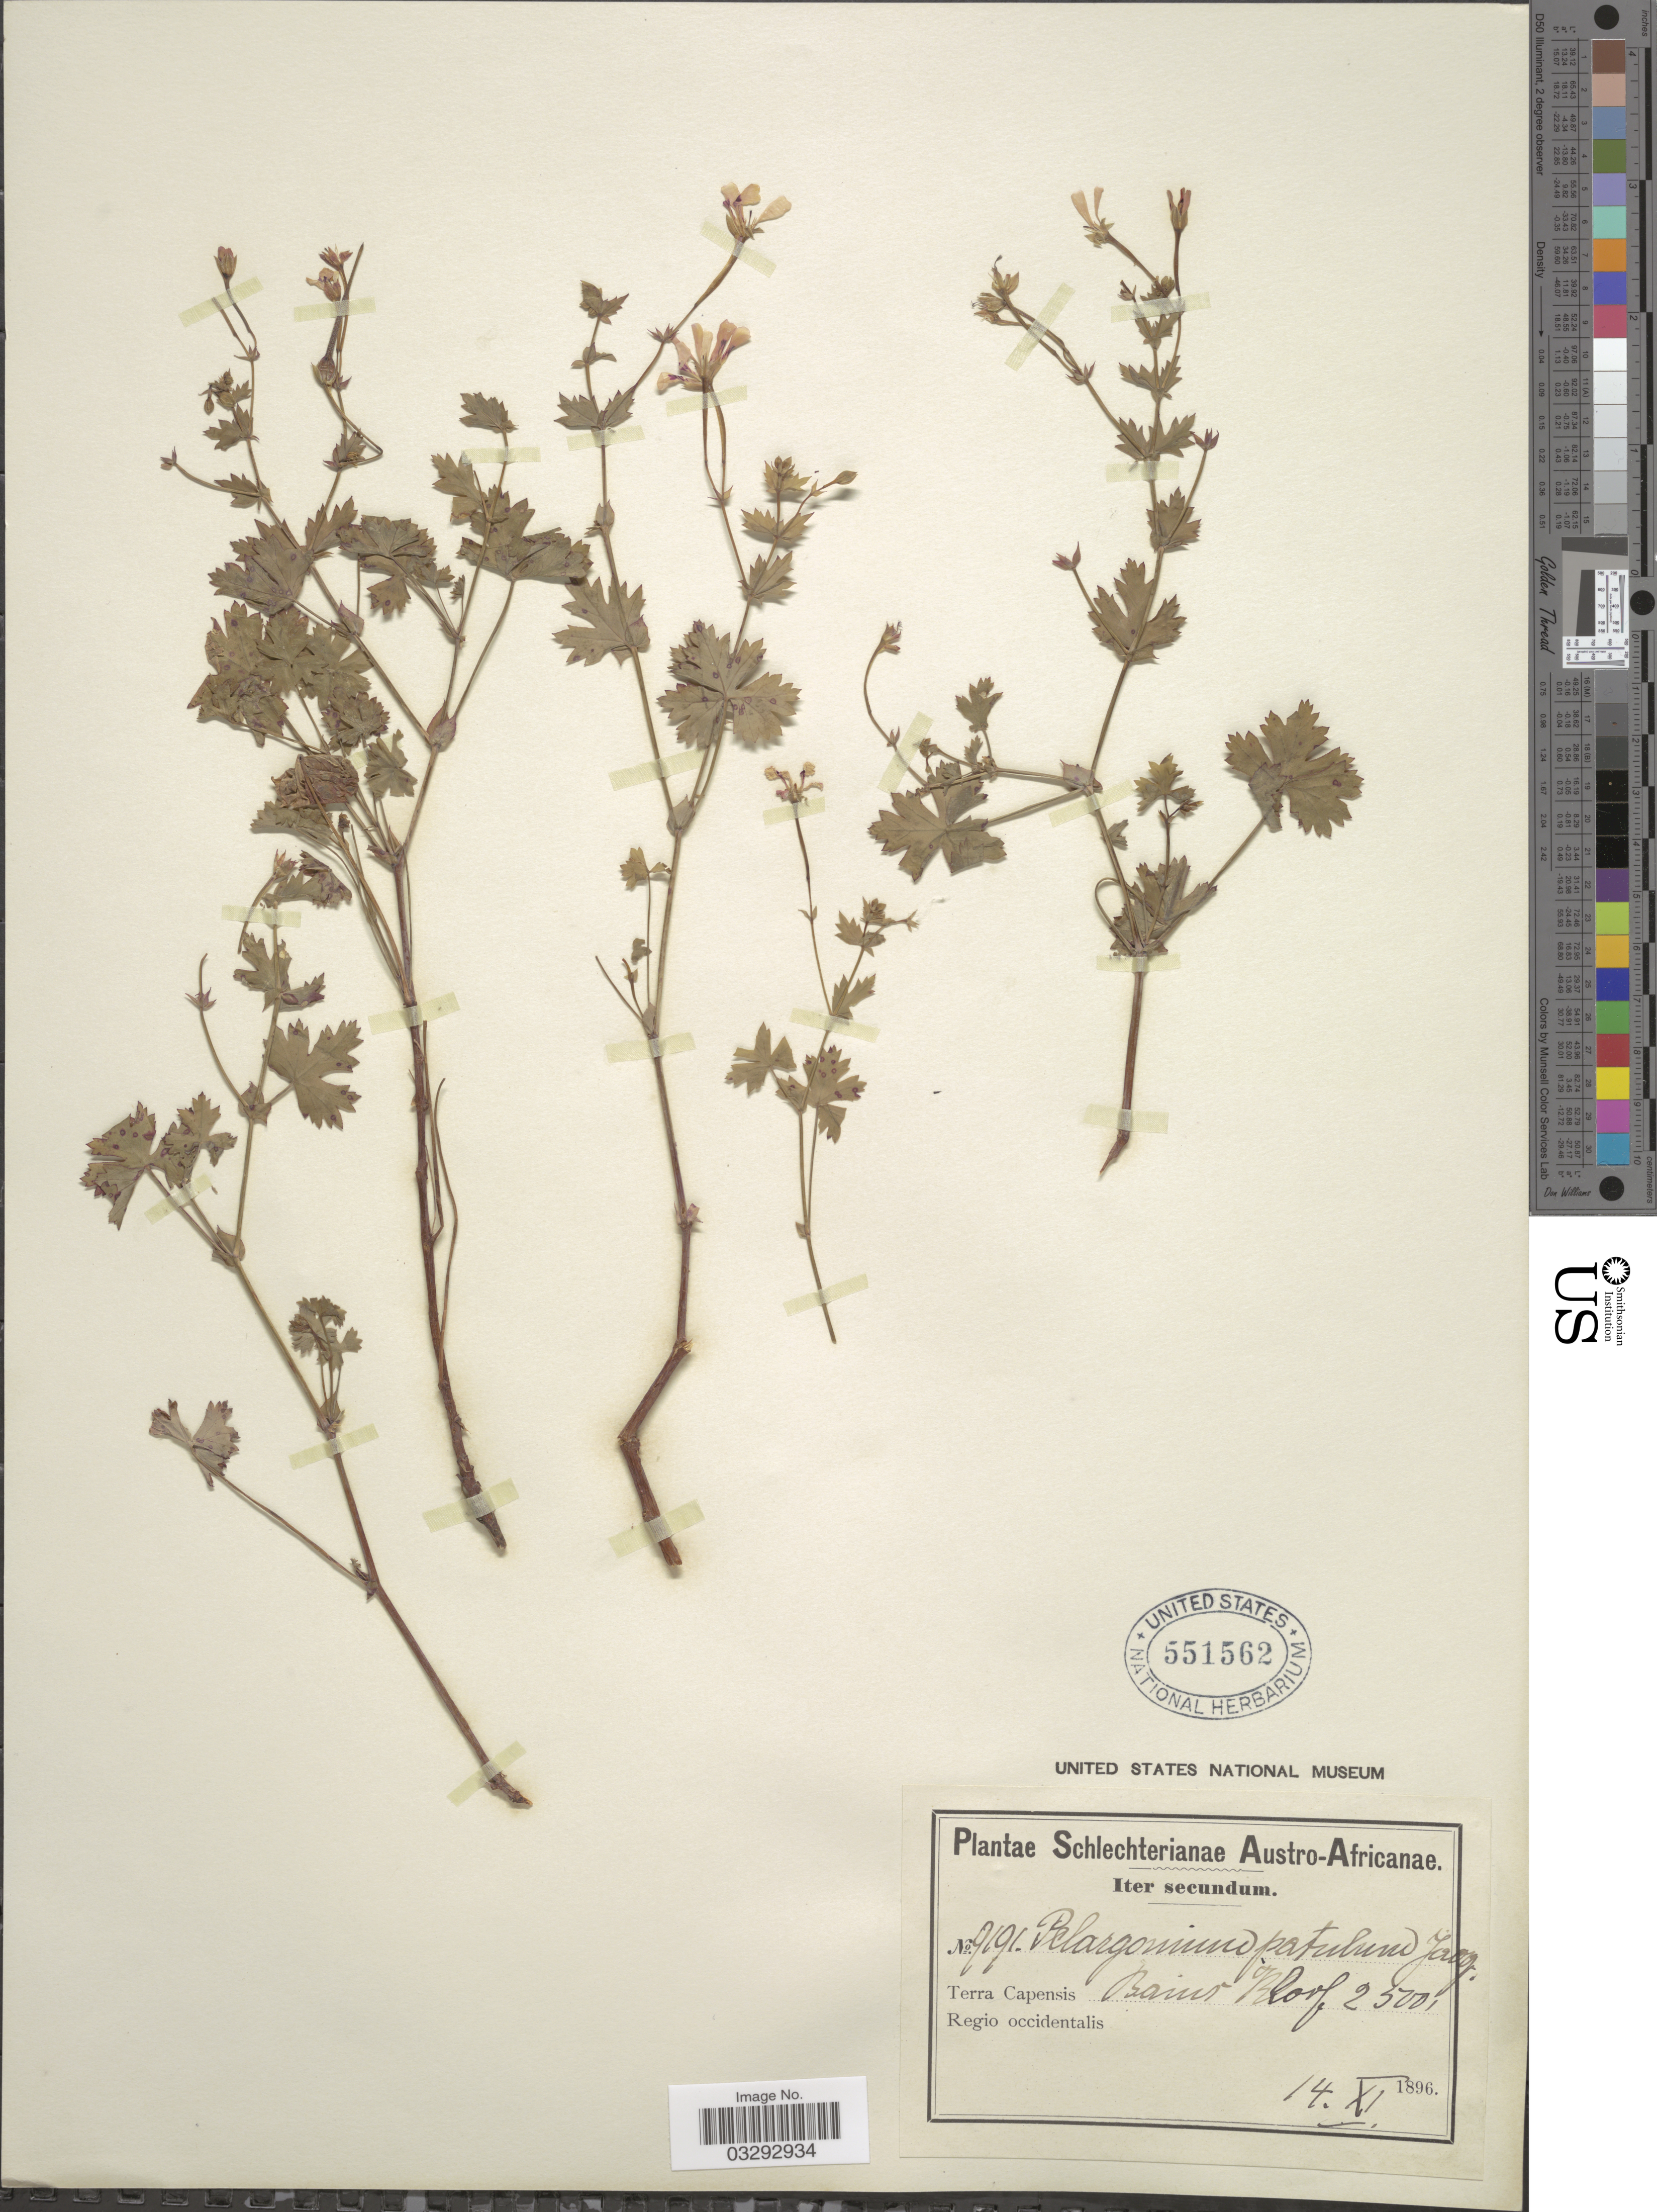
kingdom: Plantae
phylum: Tracheophyta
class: Magnoliopsida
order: Geraniales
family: Geraniaceae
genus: Pelargonium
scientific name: Pelargonium patulum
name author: Jacq.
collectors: Schlechter, --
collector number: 9191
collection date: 1896-11-14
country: South Africa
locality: Austro-Africanae, Terra Capensis, Bains Kloof, Regio occidentalis.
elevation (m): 762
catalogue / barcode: US 551562